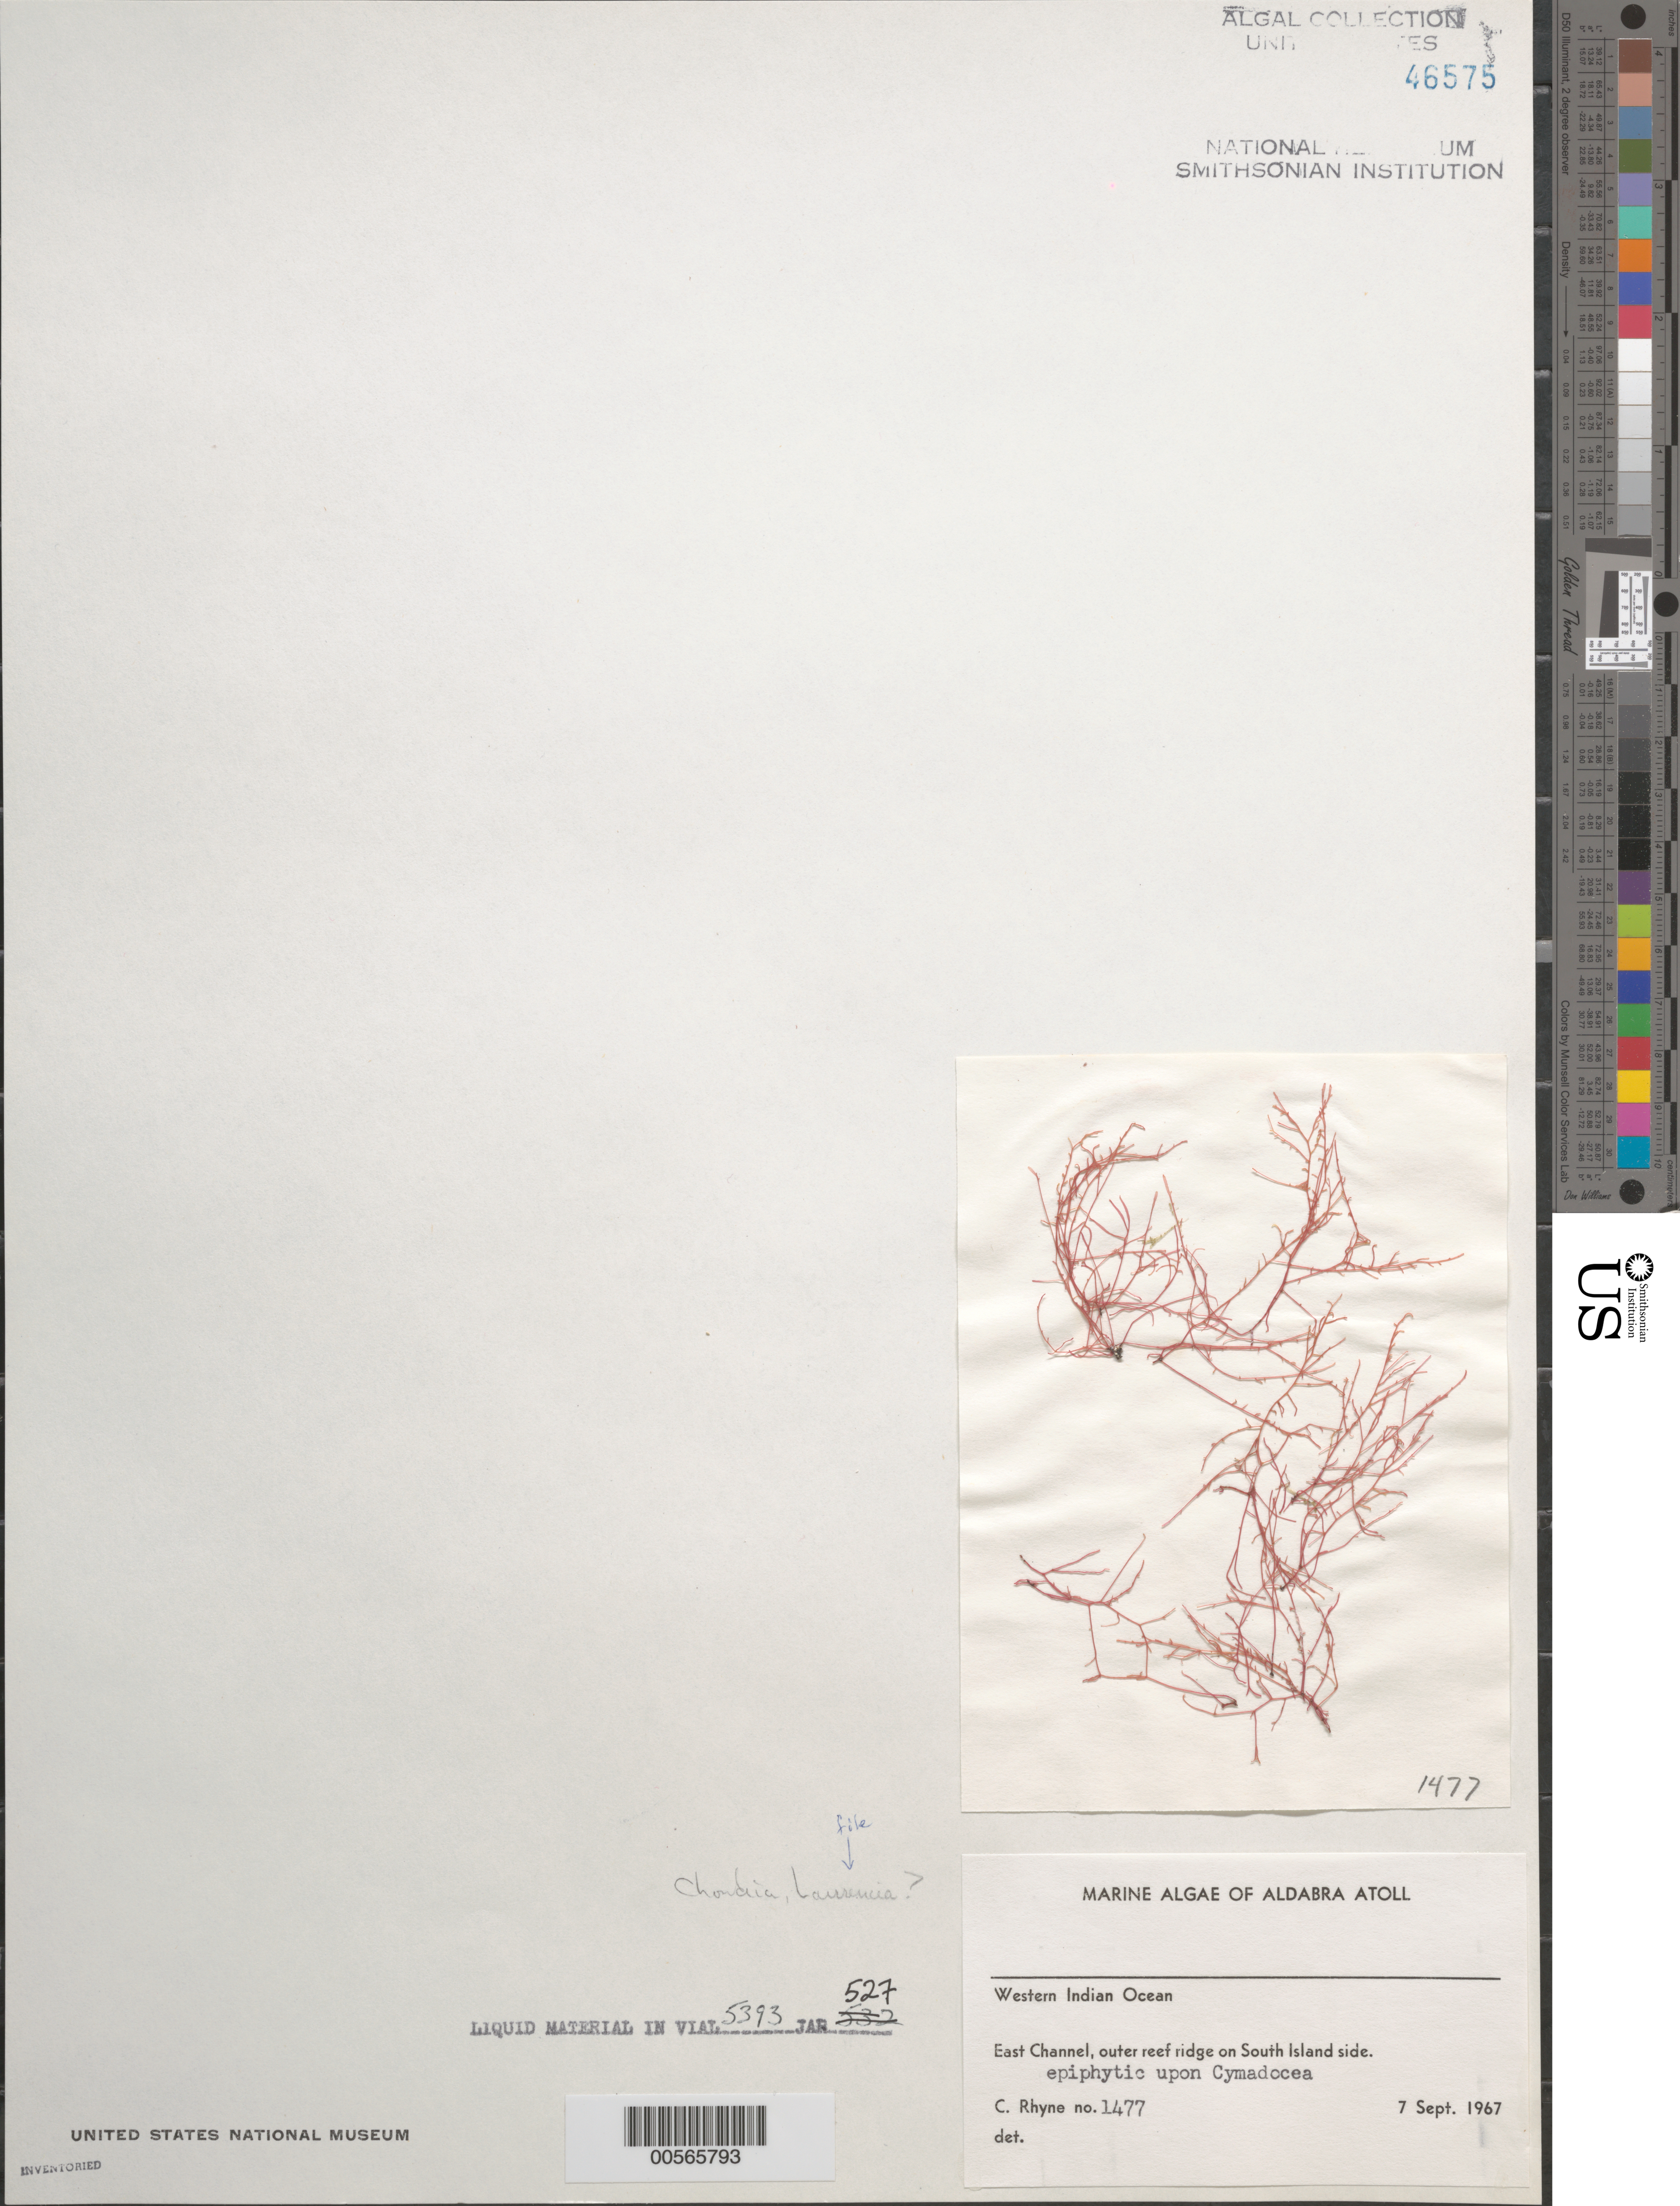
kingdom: Plantae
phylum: Rhodophyta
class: Florideophyceae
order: Ceramiales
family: Rhodomelaceae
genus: Laurencia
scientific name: Laurencia sp.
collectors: C. Rhyne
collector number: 1477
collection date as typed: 07 Sep 1967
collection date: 1967-09-07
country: Seychelles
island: Aldabra Atoll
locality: East Channel, near South Island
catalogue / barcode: US 46575